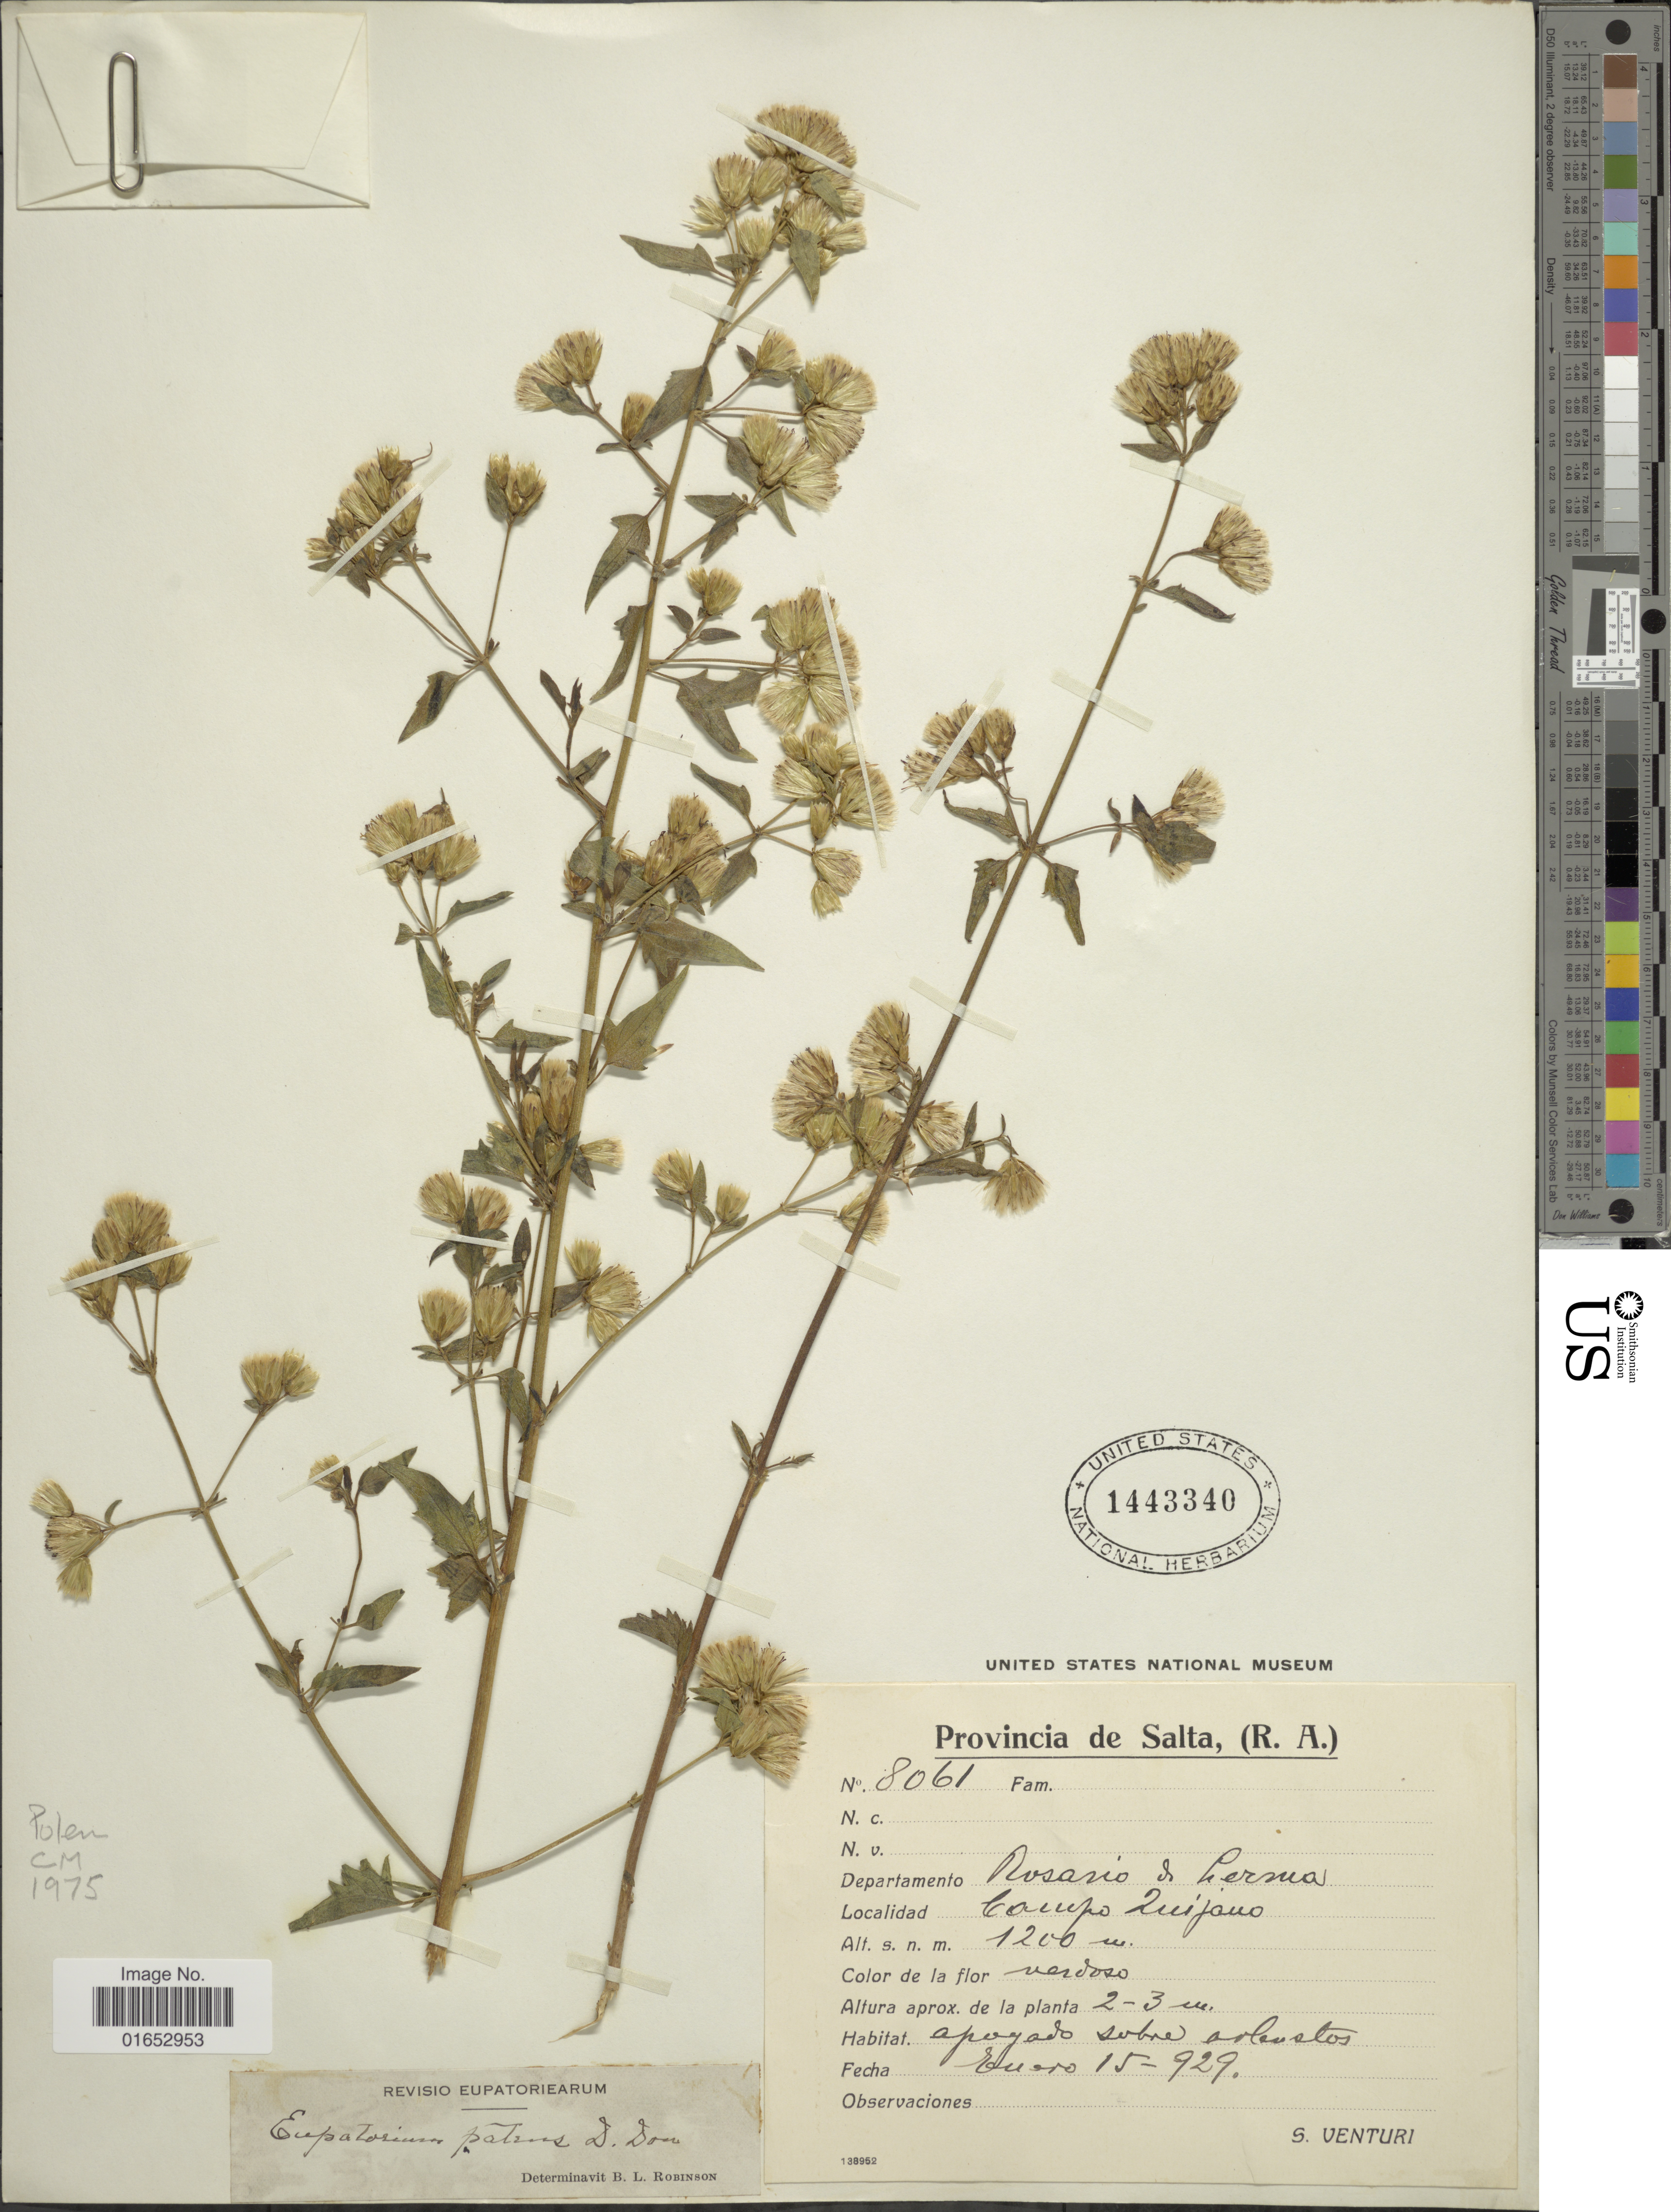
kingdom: Plantae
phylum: Tracheophyta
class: Magnoliopsida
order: Asterales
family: Asteraceae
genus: Austrobrickellia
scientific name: Austrobrickellia patens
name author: (D. Don ex Hook. & Arn.) R.M. King & H. Rob.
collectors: S. Venturi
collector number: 8061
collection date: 1929-01-15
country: Argentina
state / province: Salta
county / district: Rosario de Lerma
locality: Campo Quijano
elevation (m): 1200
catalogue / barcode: US 1443340